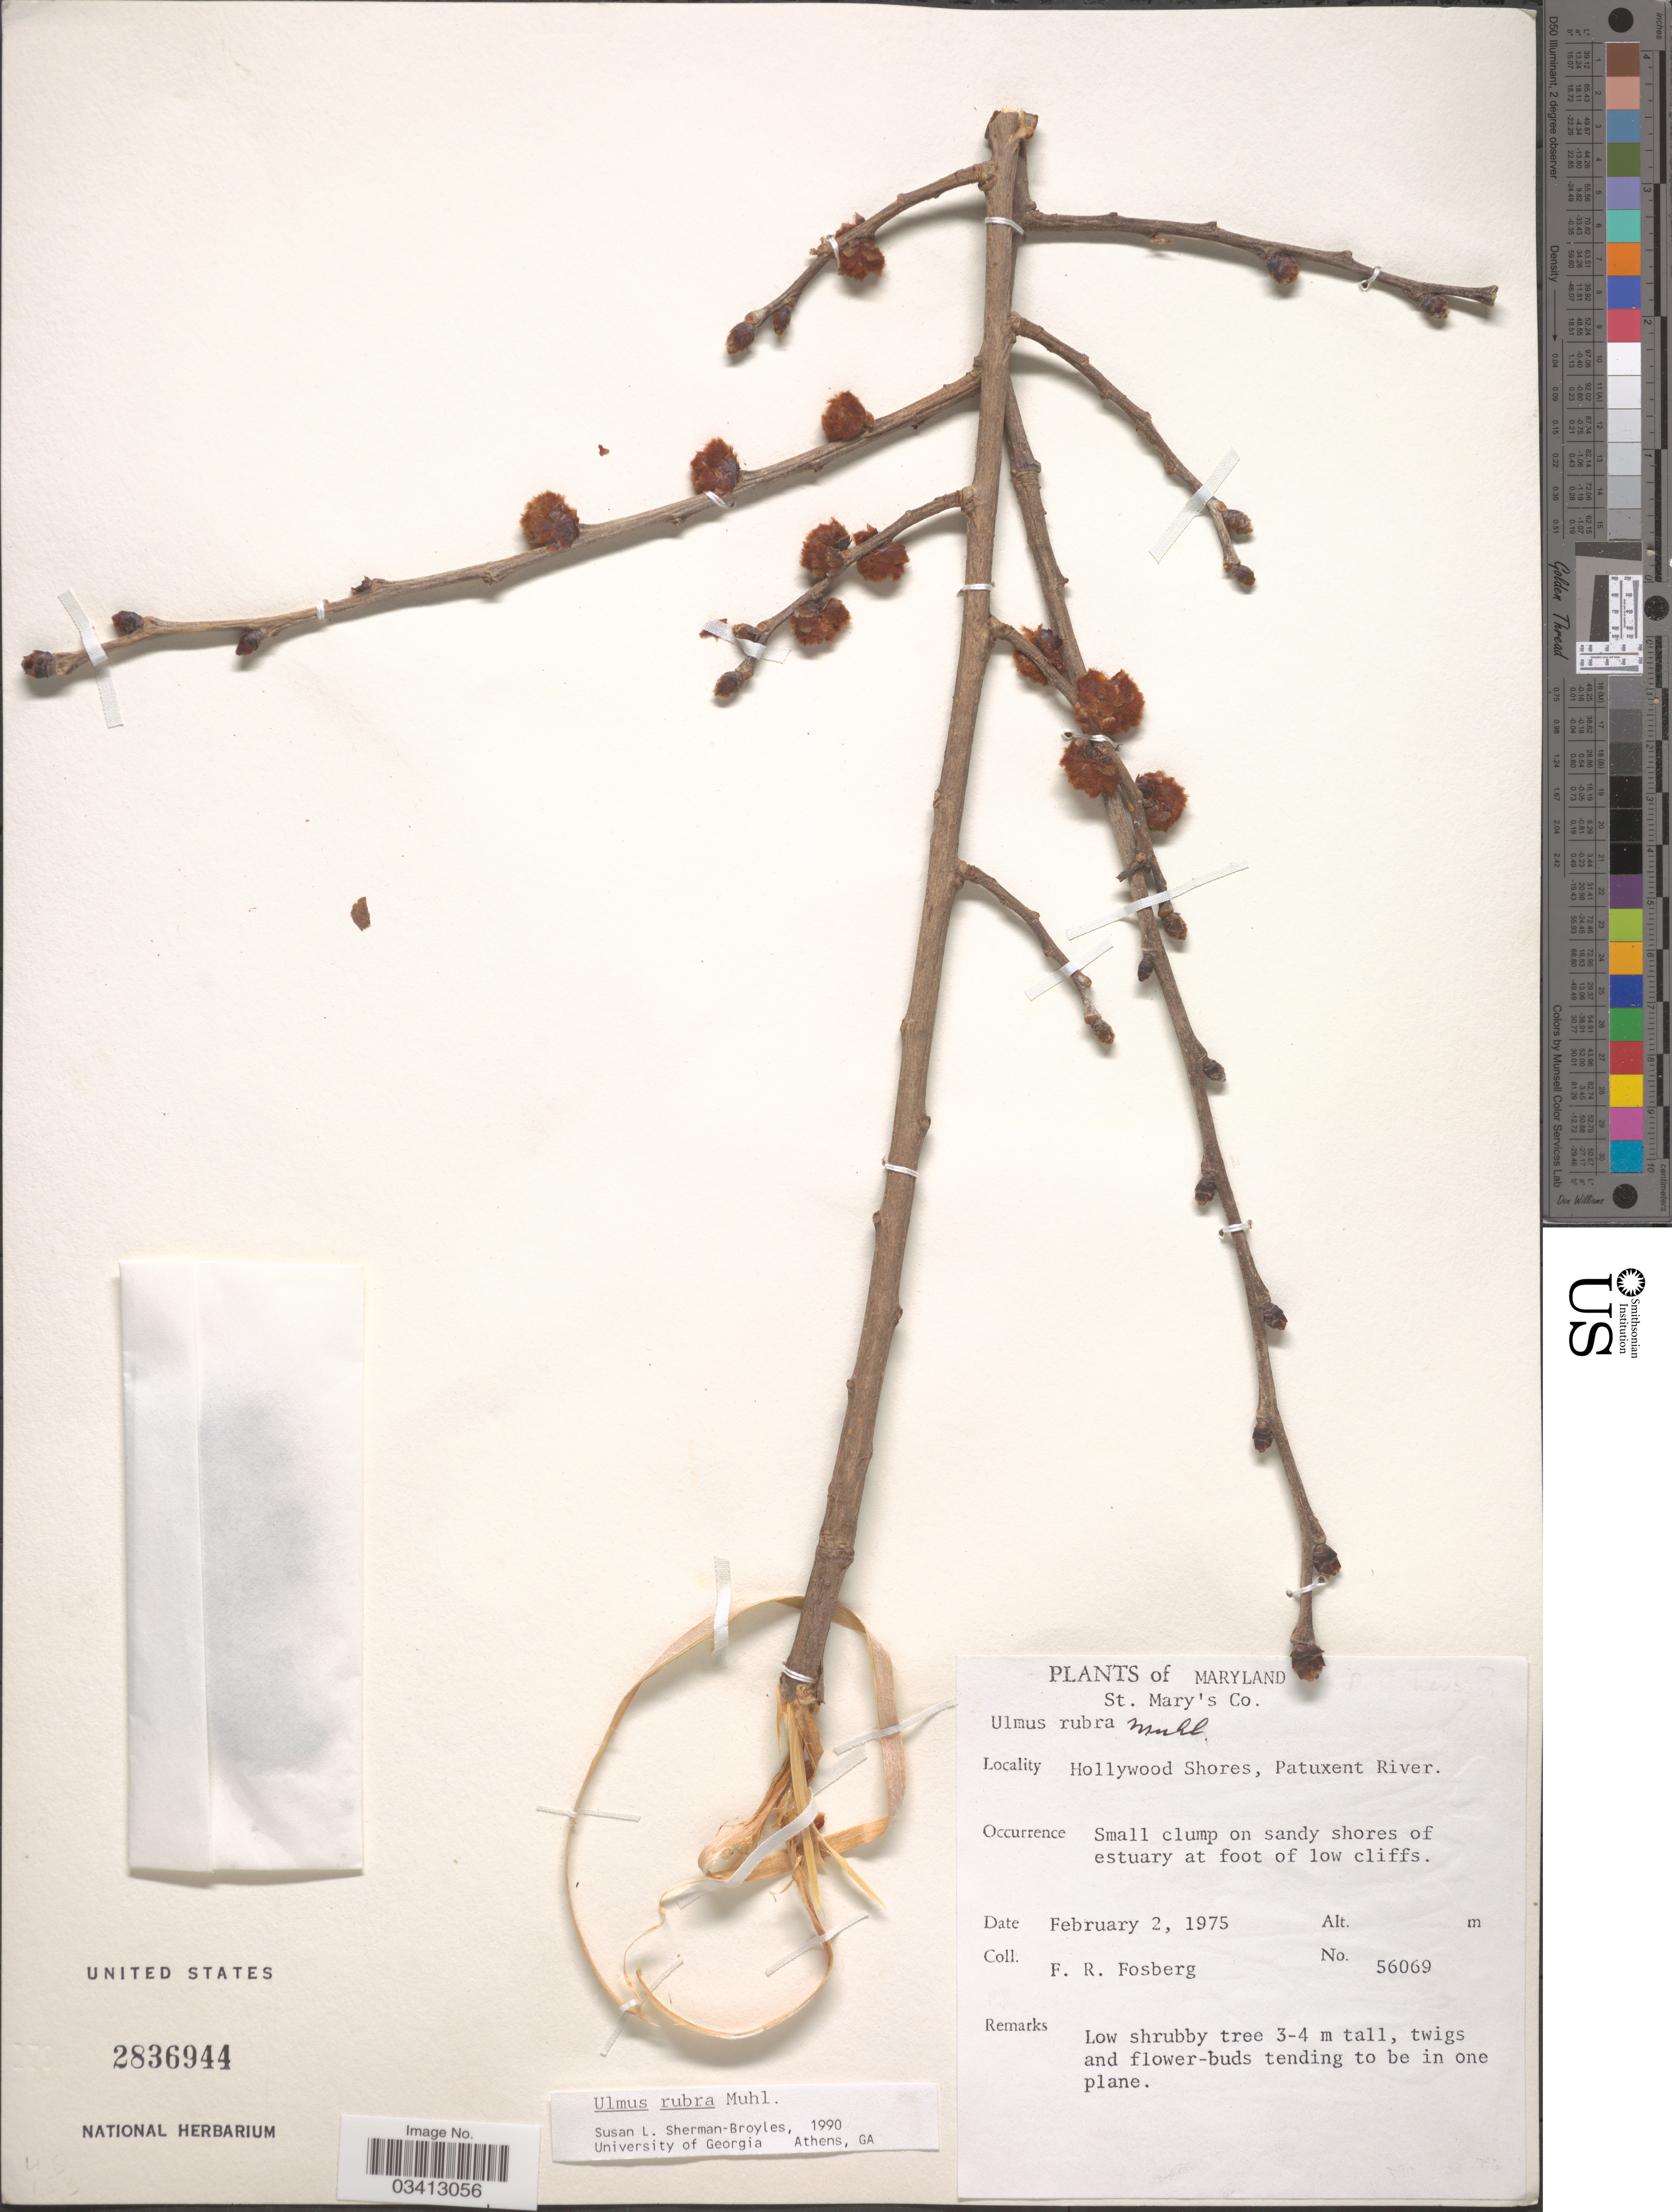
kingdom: Plantae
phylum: Tracheophyta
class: Magnoliopsida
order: Rosales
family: Ulmaceae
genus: Ulmus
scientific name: Ulmus rubra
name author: Muhl.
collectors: F. R. Fosberg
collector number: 56069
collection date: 1975-02-02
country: United States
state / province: Maryland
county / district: St. Mary's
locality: St. Mary's Co. Hollywood Shores, Patuxent River.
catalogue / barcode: US 2836944